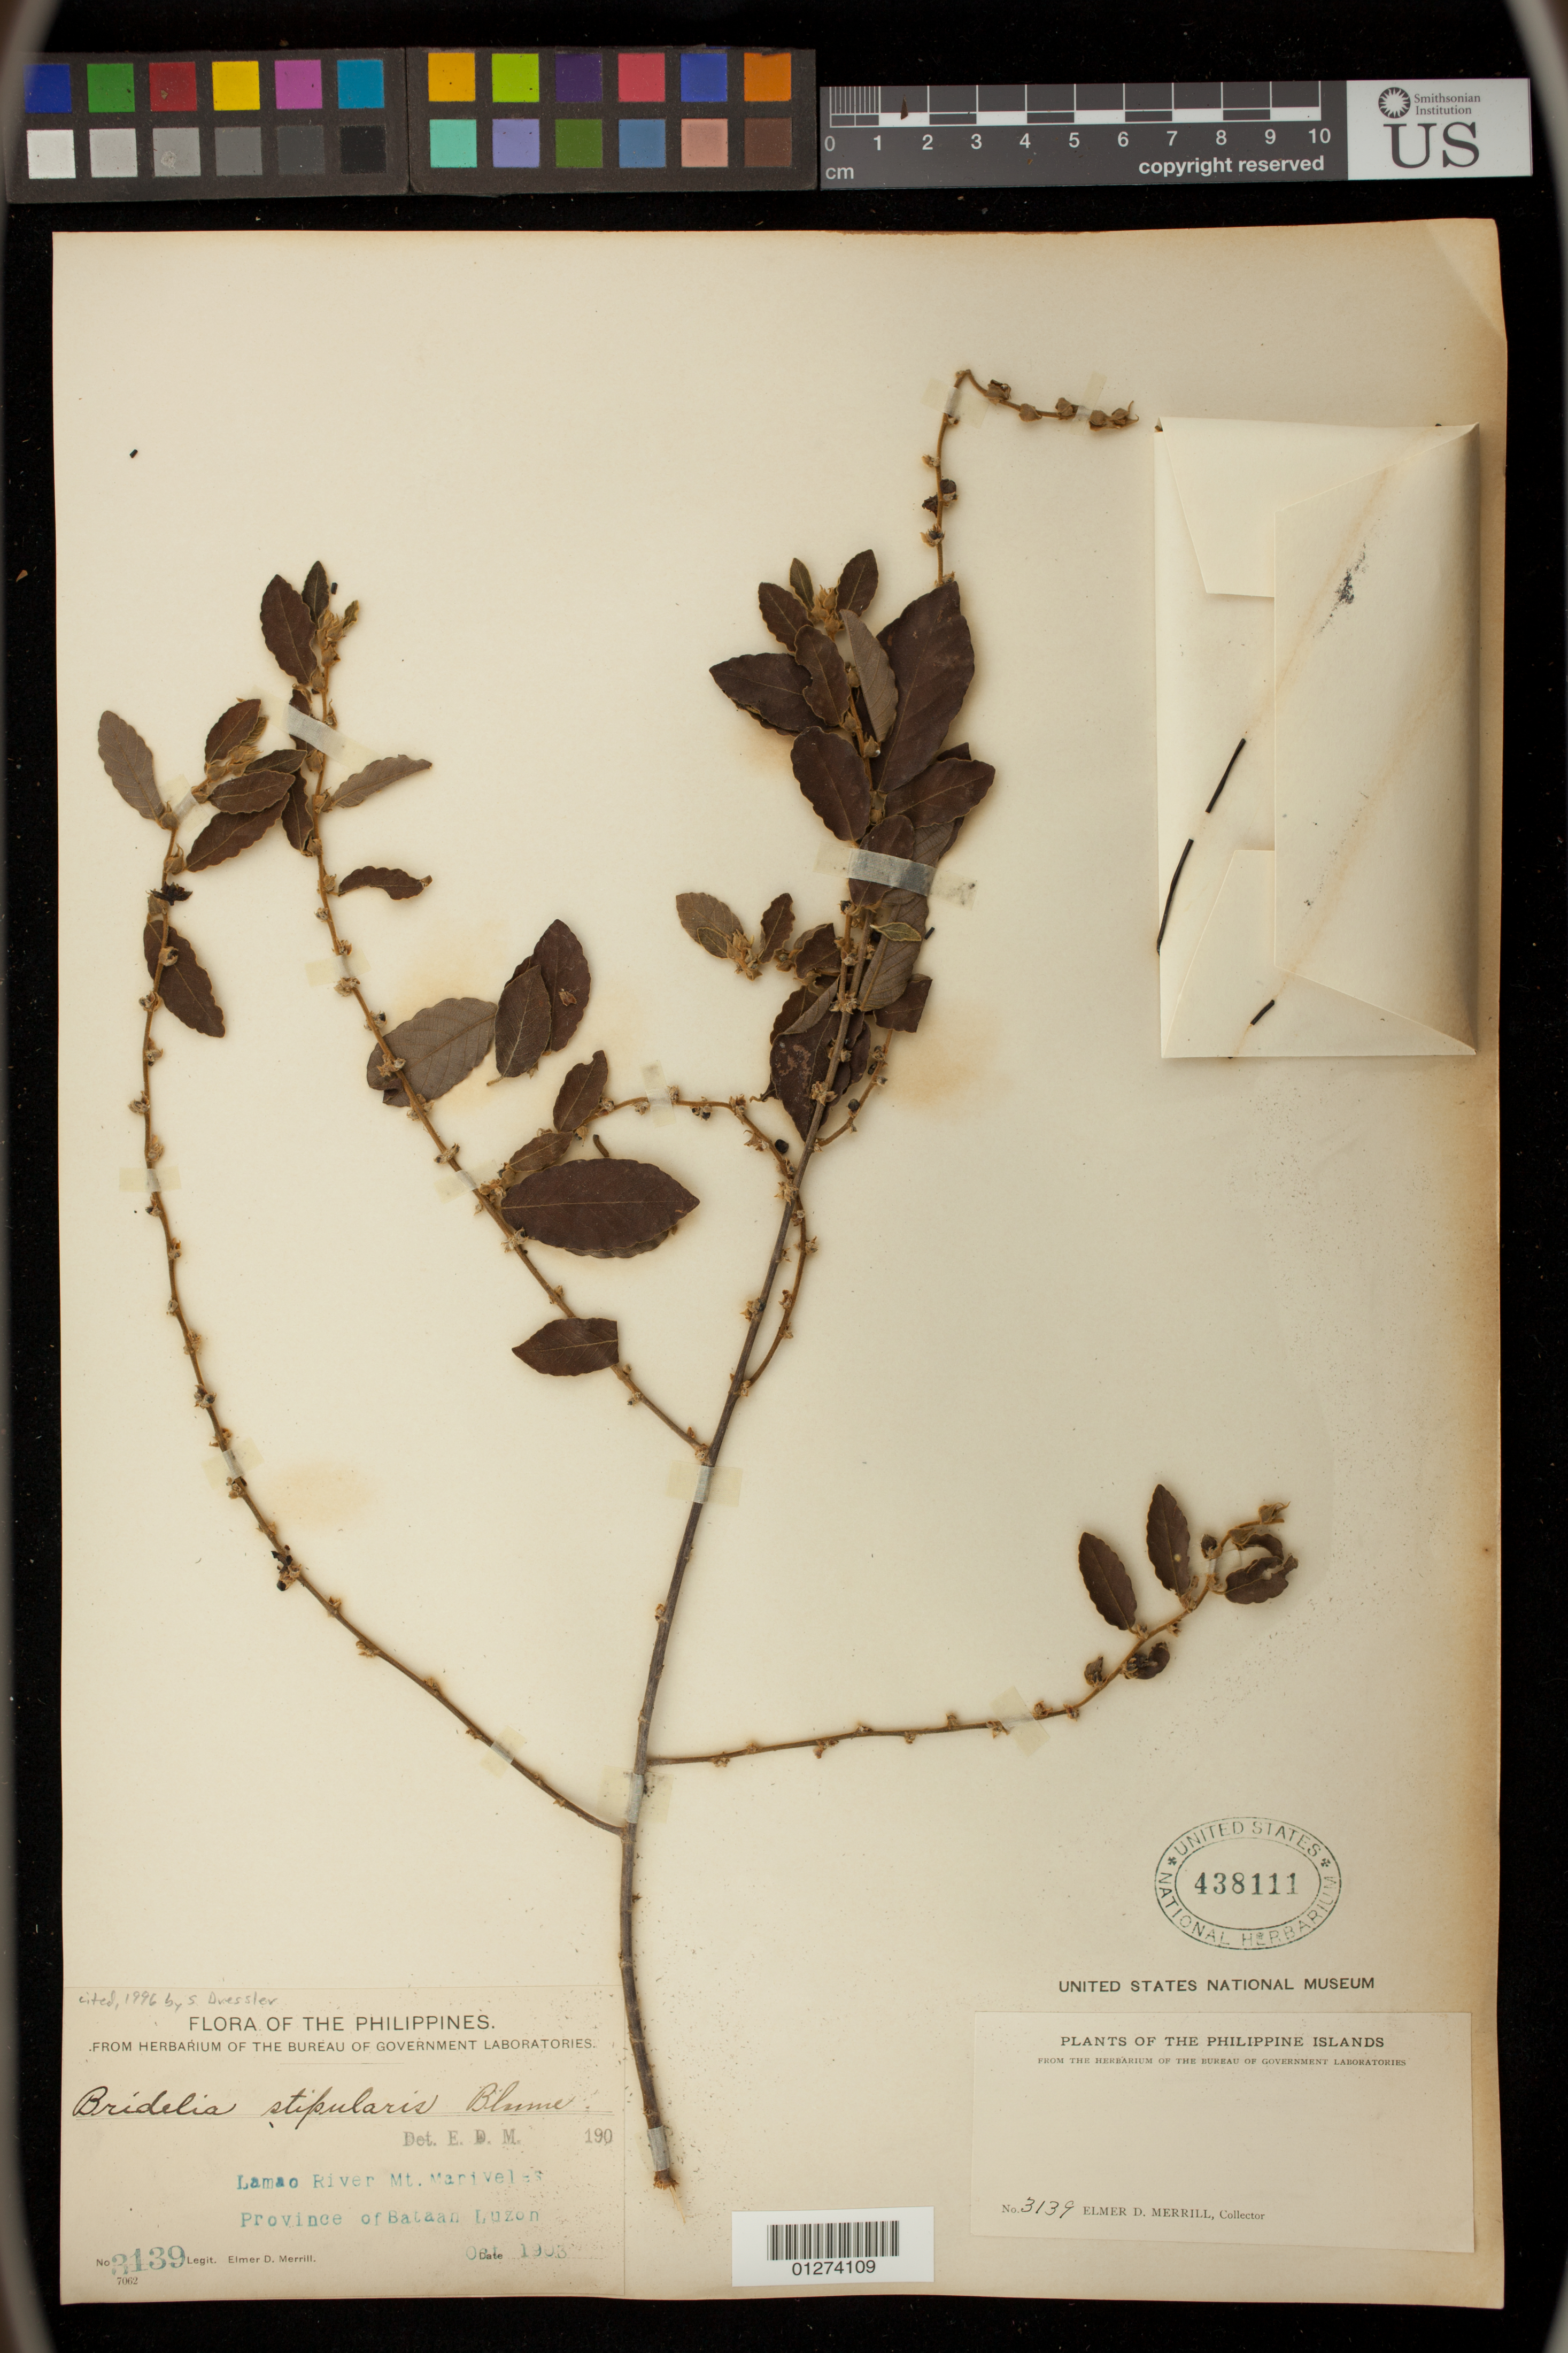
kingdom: Plantae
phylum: Tracheophyta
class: Magnoliopsida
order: Malpighiales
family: Phyllanthaceae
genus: Bridelia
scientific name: Bridelia stipularis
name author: (L.) Blume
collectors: E. D. Merrill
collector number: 3139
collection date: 1903-10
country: Philippines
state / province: Central Luzon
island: Luzon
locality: Lamao River, Mt. mariveles, Province of Bataan, Luzon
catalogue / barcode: US 438111